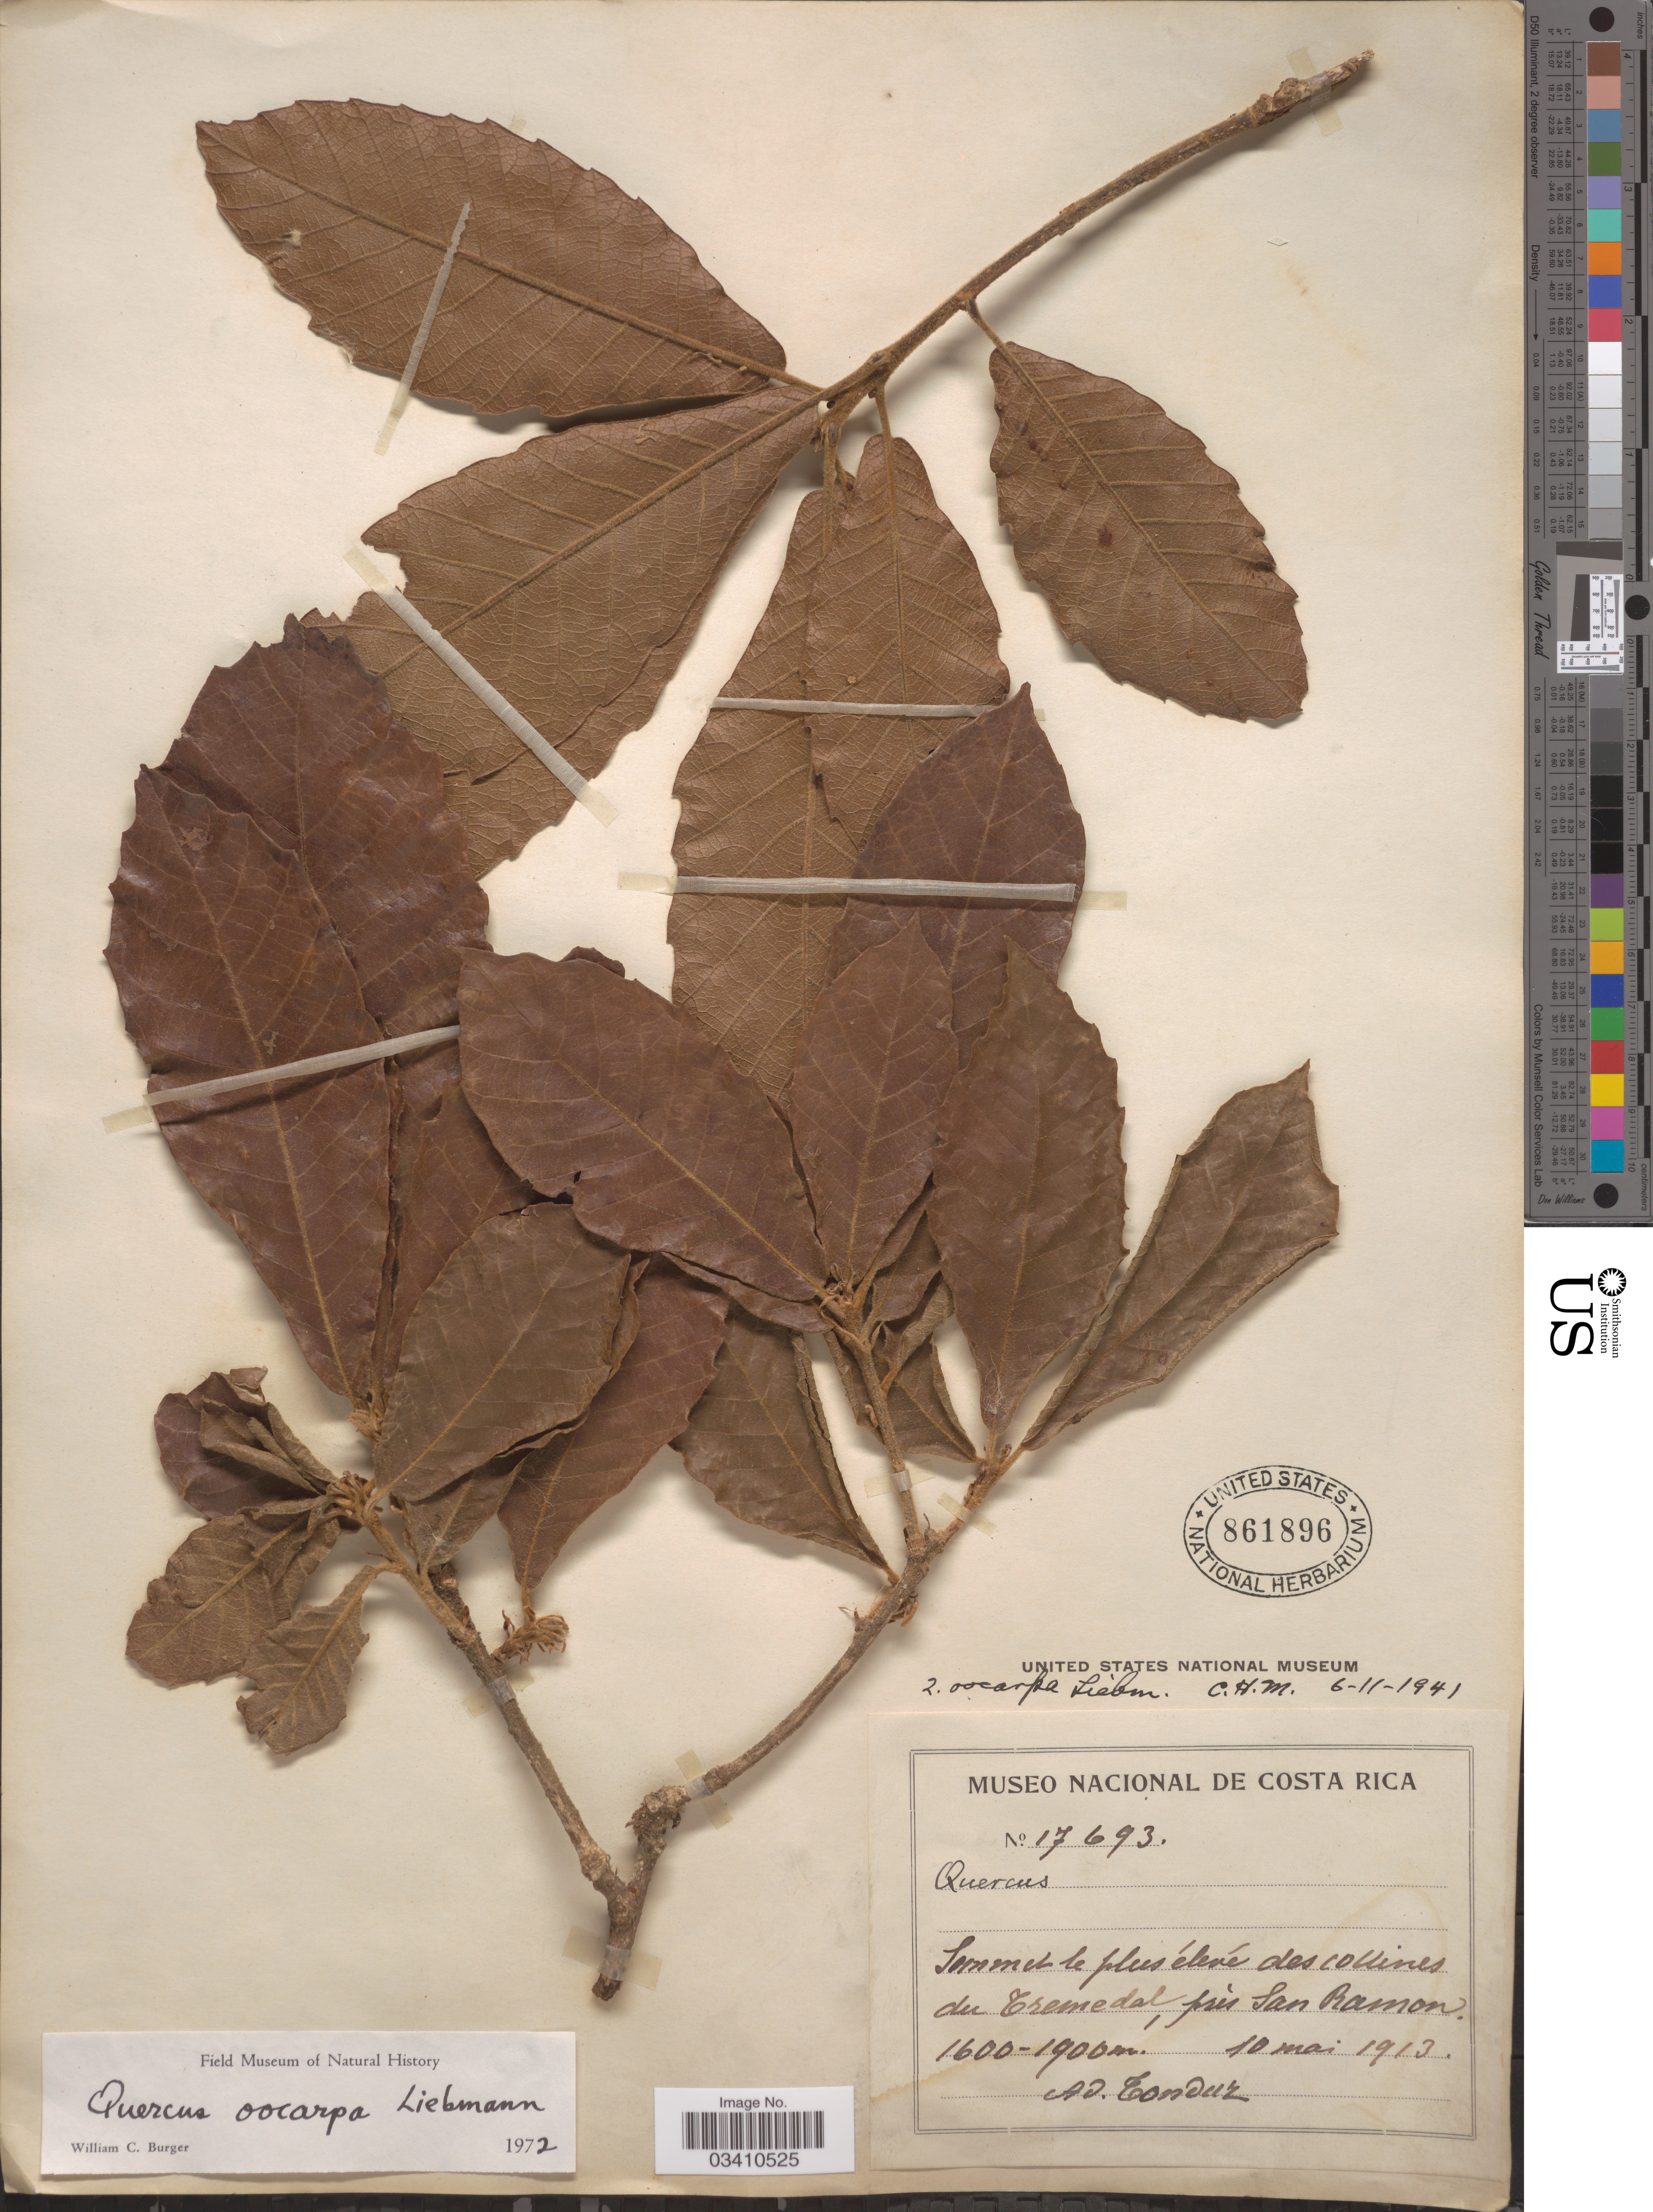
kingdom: Plantae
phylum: Tracheophyta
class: Magnoliopsida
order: Fagales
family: Fagaceae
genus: Quercus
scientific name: Quercus oocarpa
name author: Liebm.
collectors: A. Tonduz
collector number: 17693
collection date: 1913-05-10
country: Costa Rica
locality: Sommet le plus élevé des collines du Tremedal, près San Ramon.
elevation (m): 1600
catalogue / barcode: US 861896